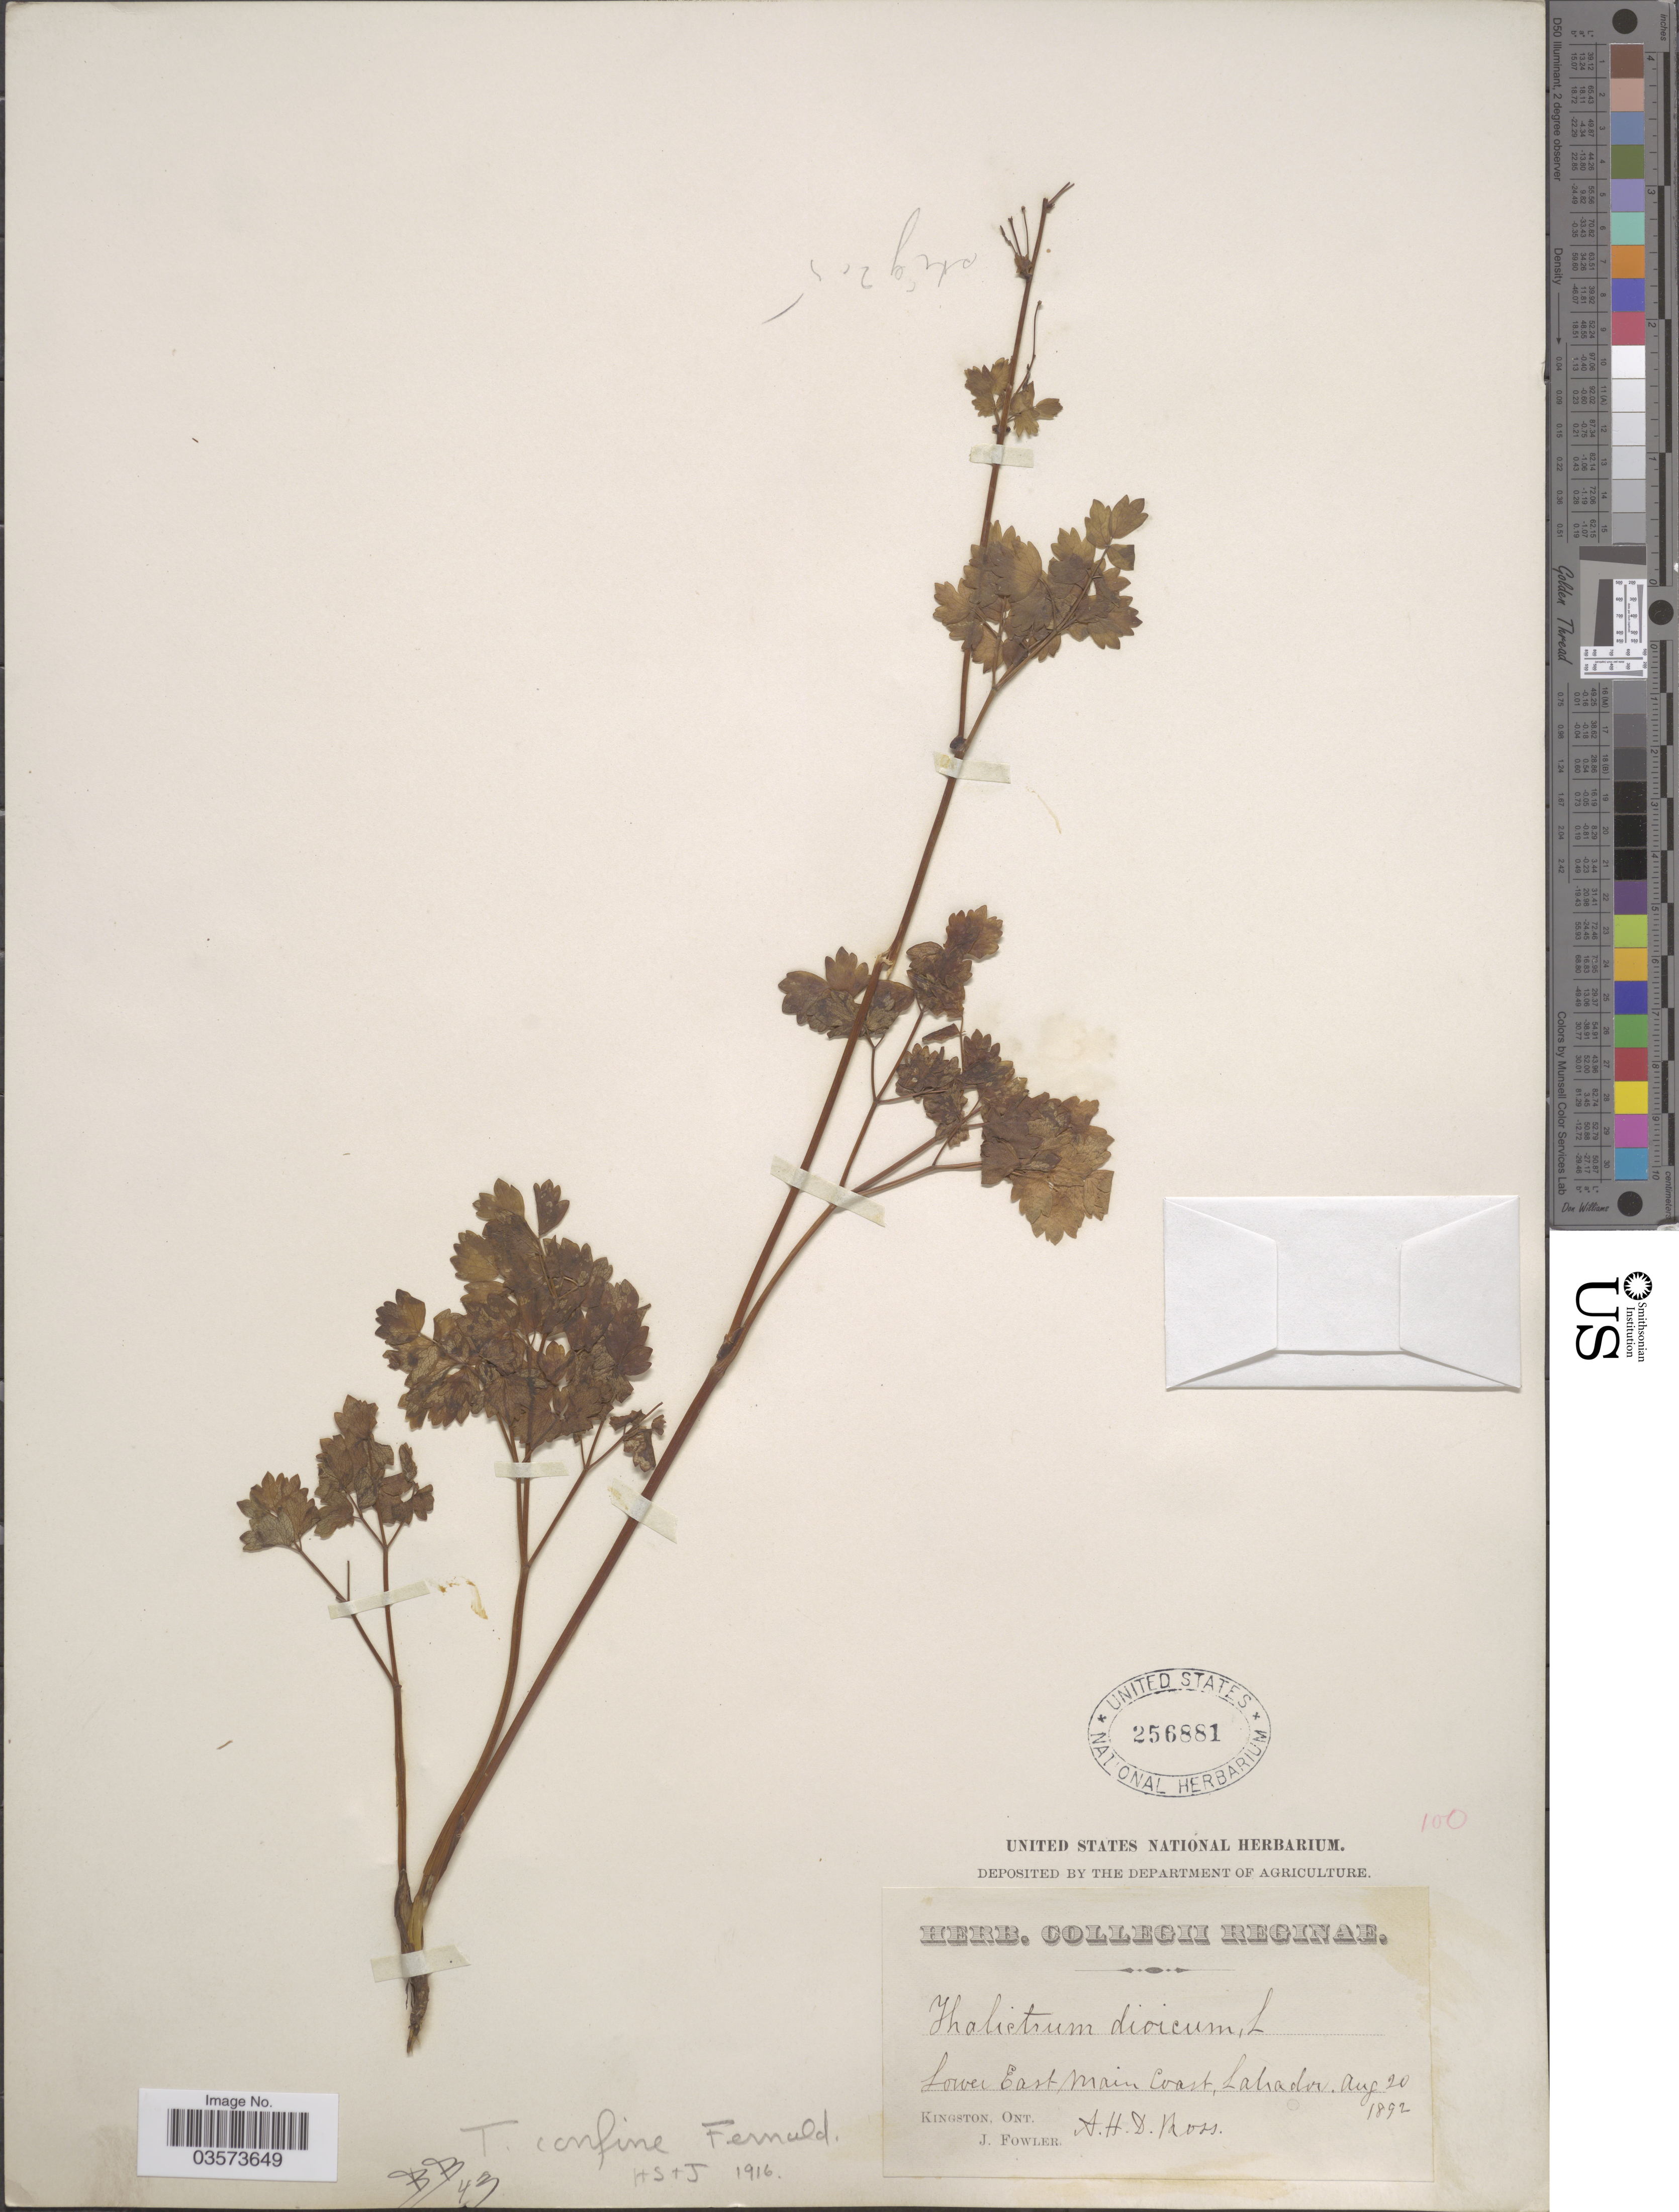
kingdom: Plantae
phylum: Tracheophyta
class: Magnoliopsida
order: Ranunculales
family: Ranunculaceae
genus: Thalictrum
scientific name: Thalictrum confine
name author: Fernald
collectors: J. Fowler & A. Ross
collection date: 1892-08-20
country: Canada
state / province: Newfoundland and Labrador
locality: Lower East Main Coast, Labrador.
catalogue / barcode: US 256881